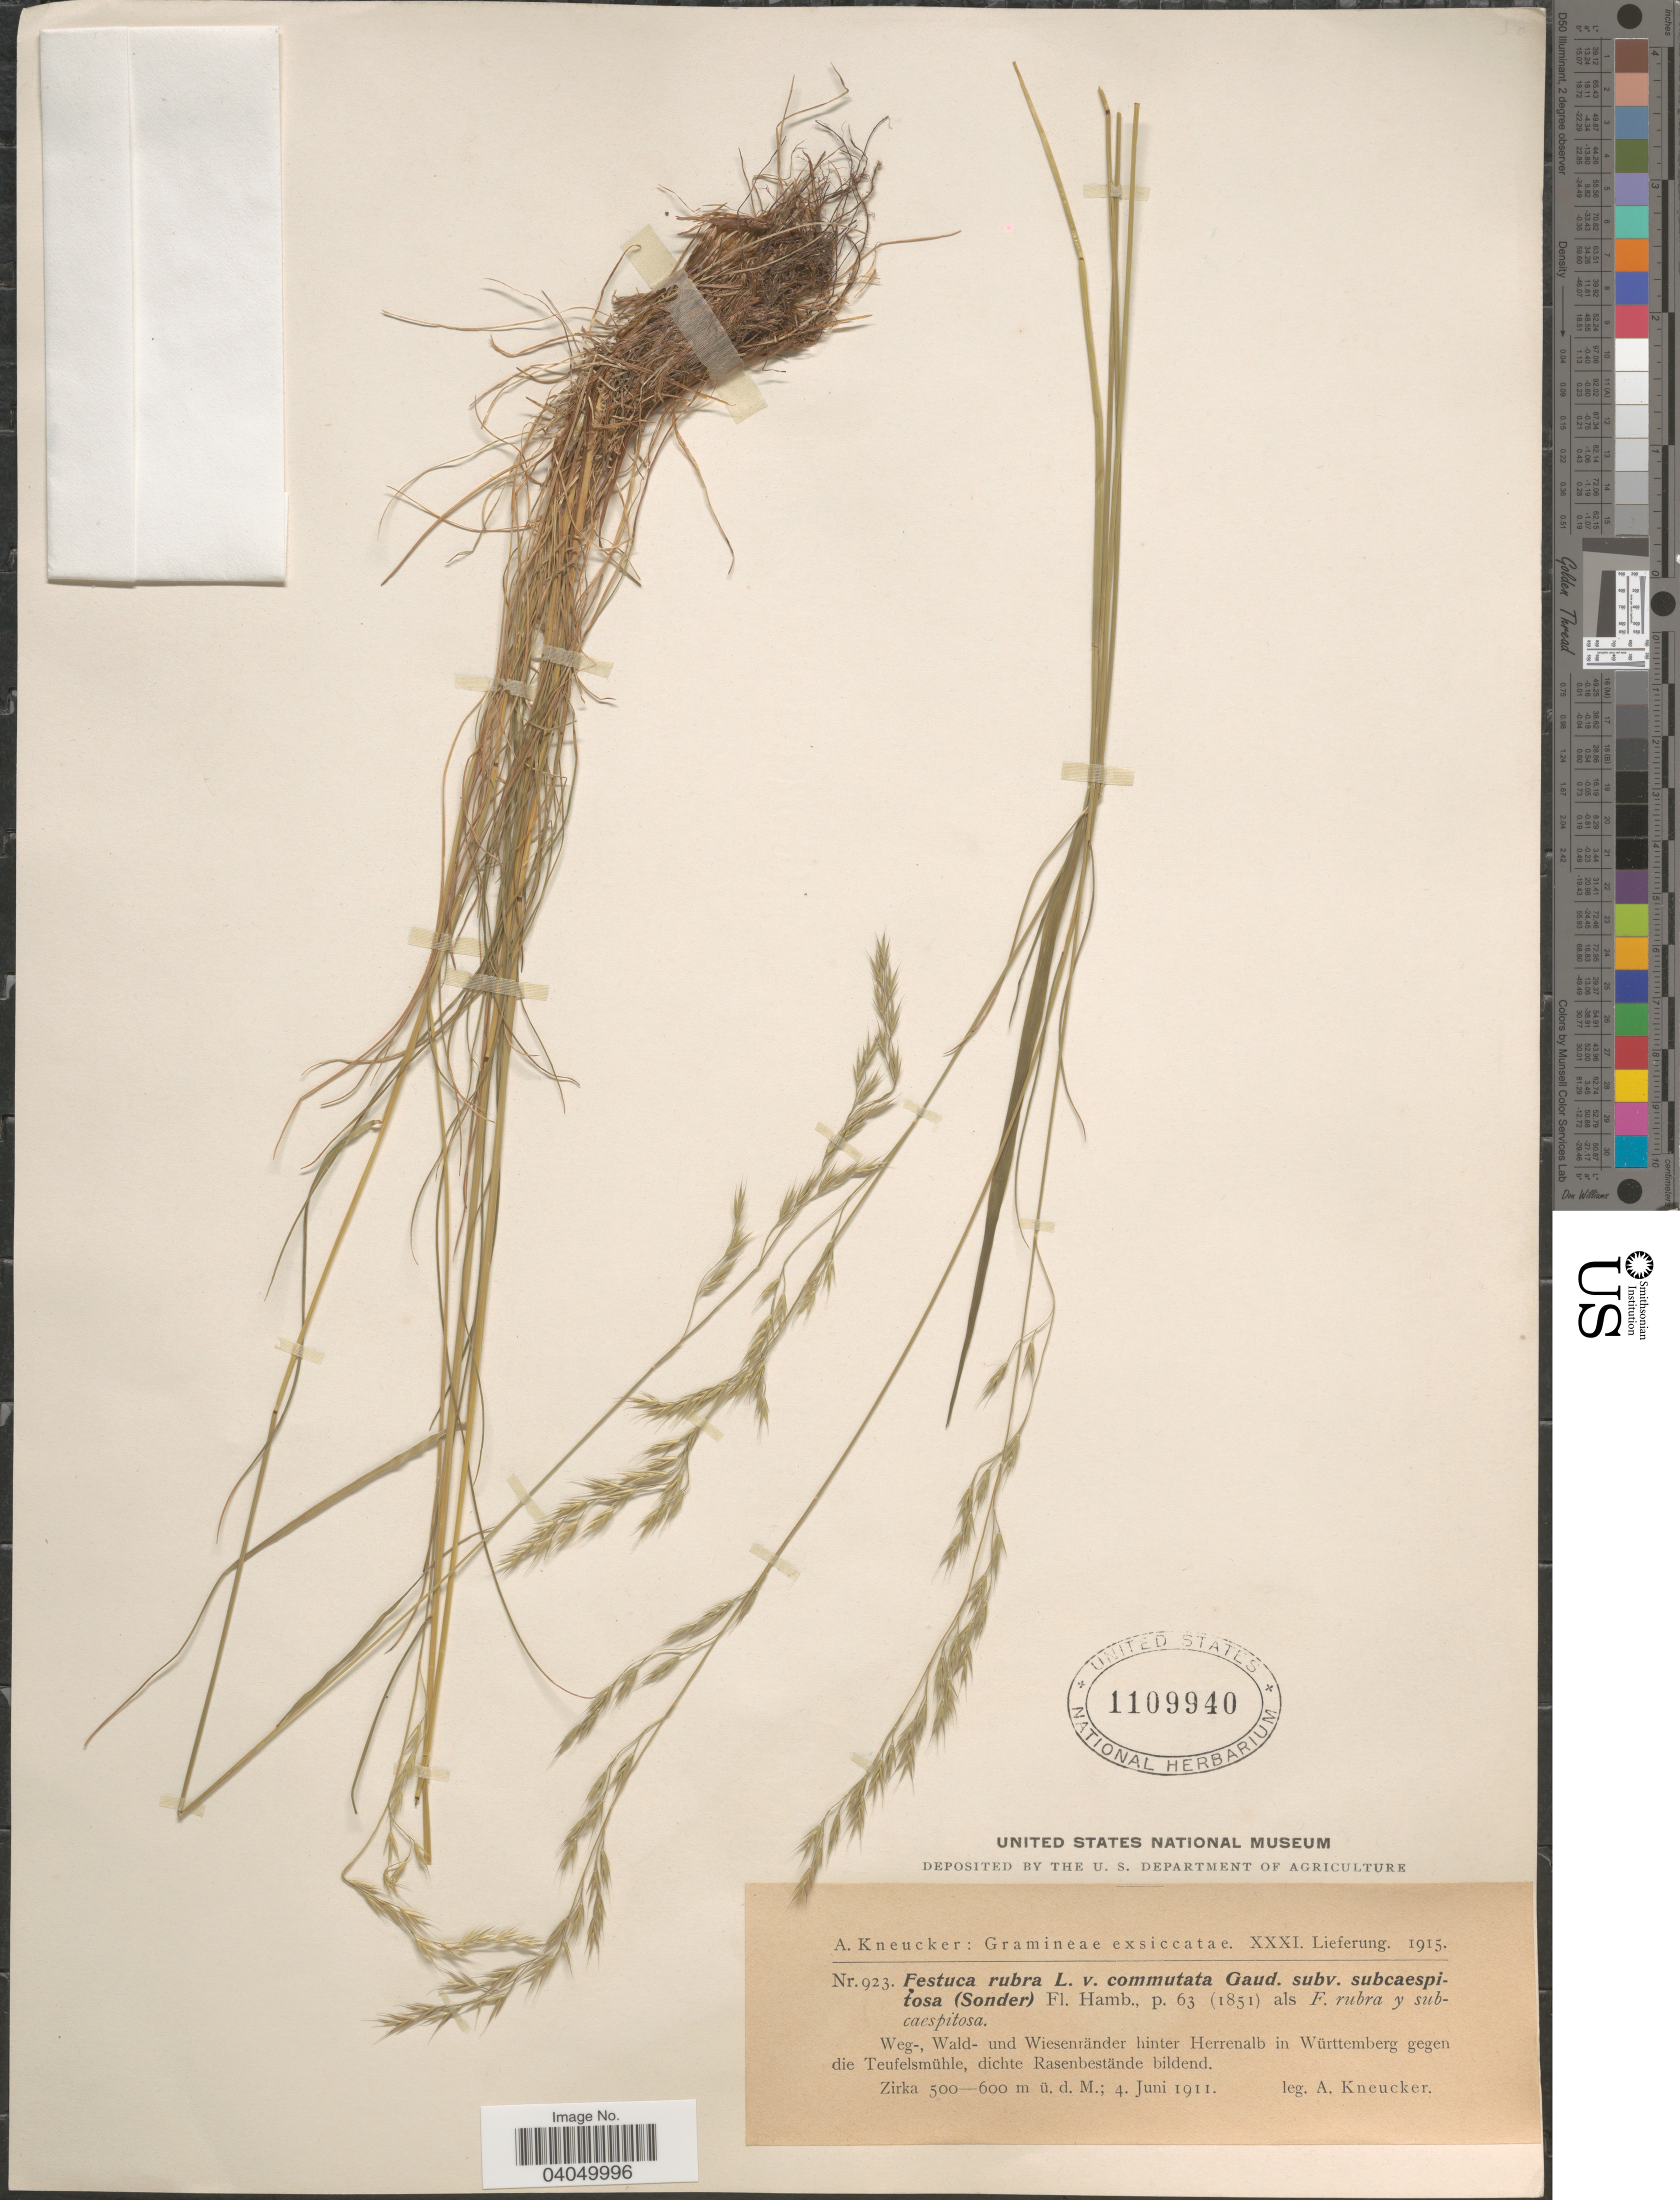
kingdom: Plantae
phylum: Tracheophyta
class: Liliopsida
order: Poales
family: Poaceae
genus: Festuca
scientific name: Festuca rubra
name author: L.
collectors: A. Kneucker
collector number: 923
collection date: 1911-06-04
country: Germany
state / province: Baden-Württemberg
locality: Weg-, Wald- und Wiesenränder hinter Herrenalb in Württemberg gegen die Teufelsmühle, dichte Rasenbestände bildend.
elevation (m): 500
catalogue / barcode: US 1109940